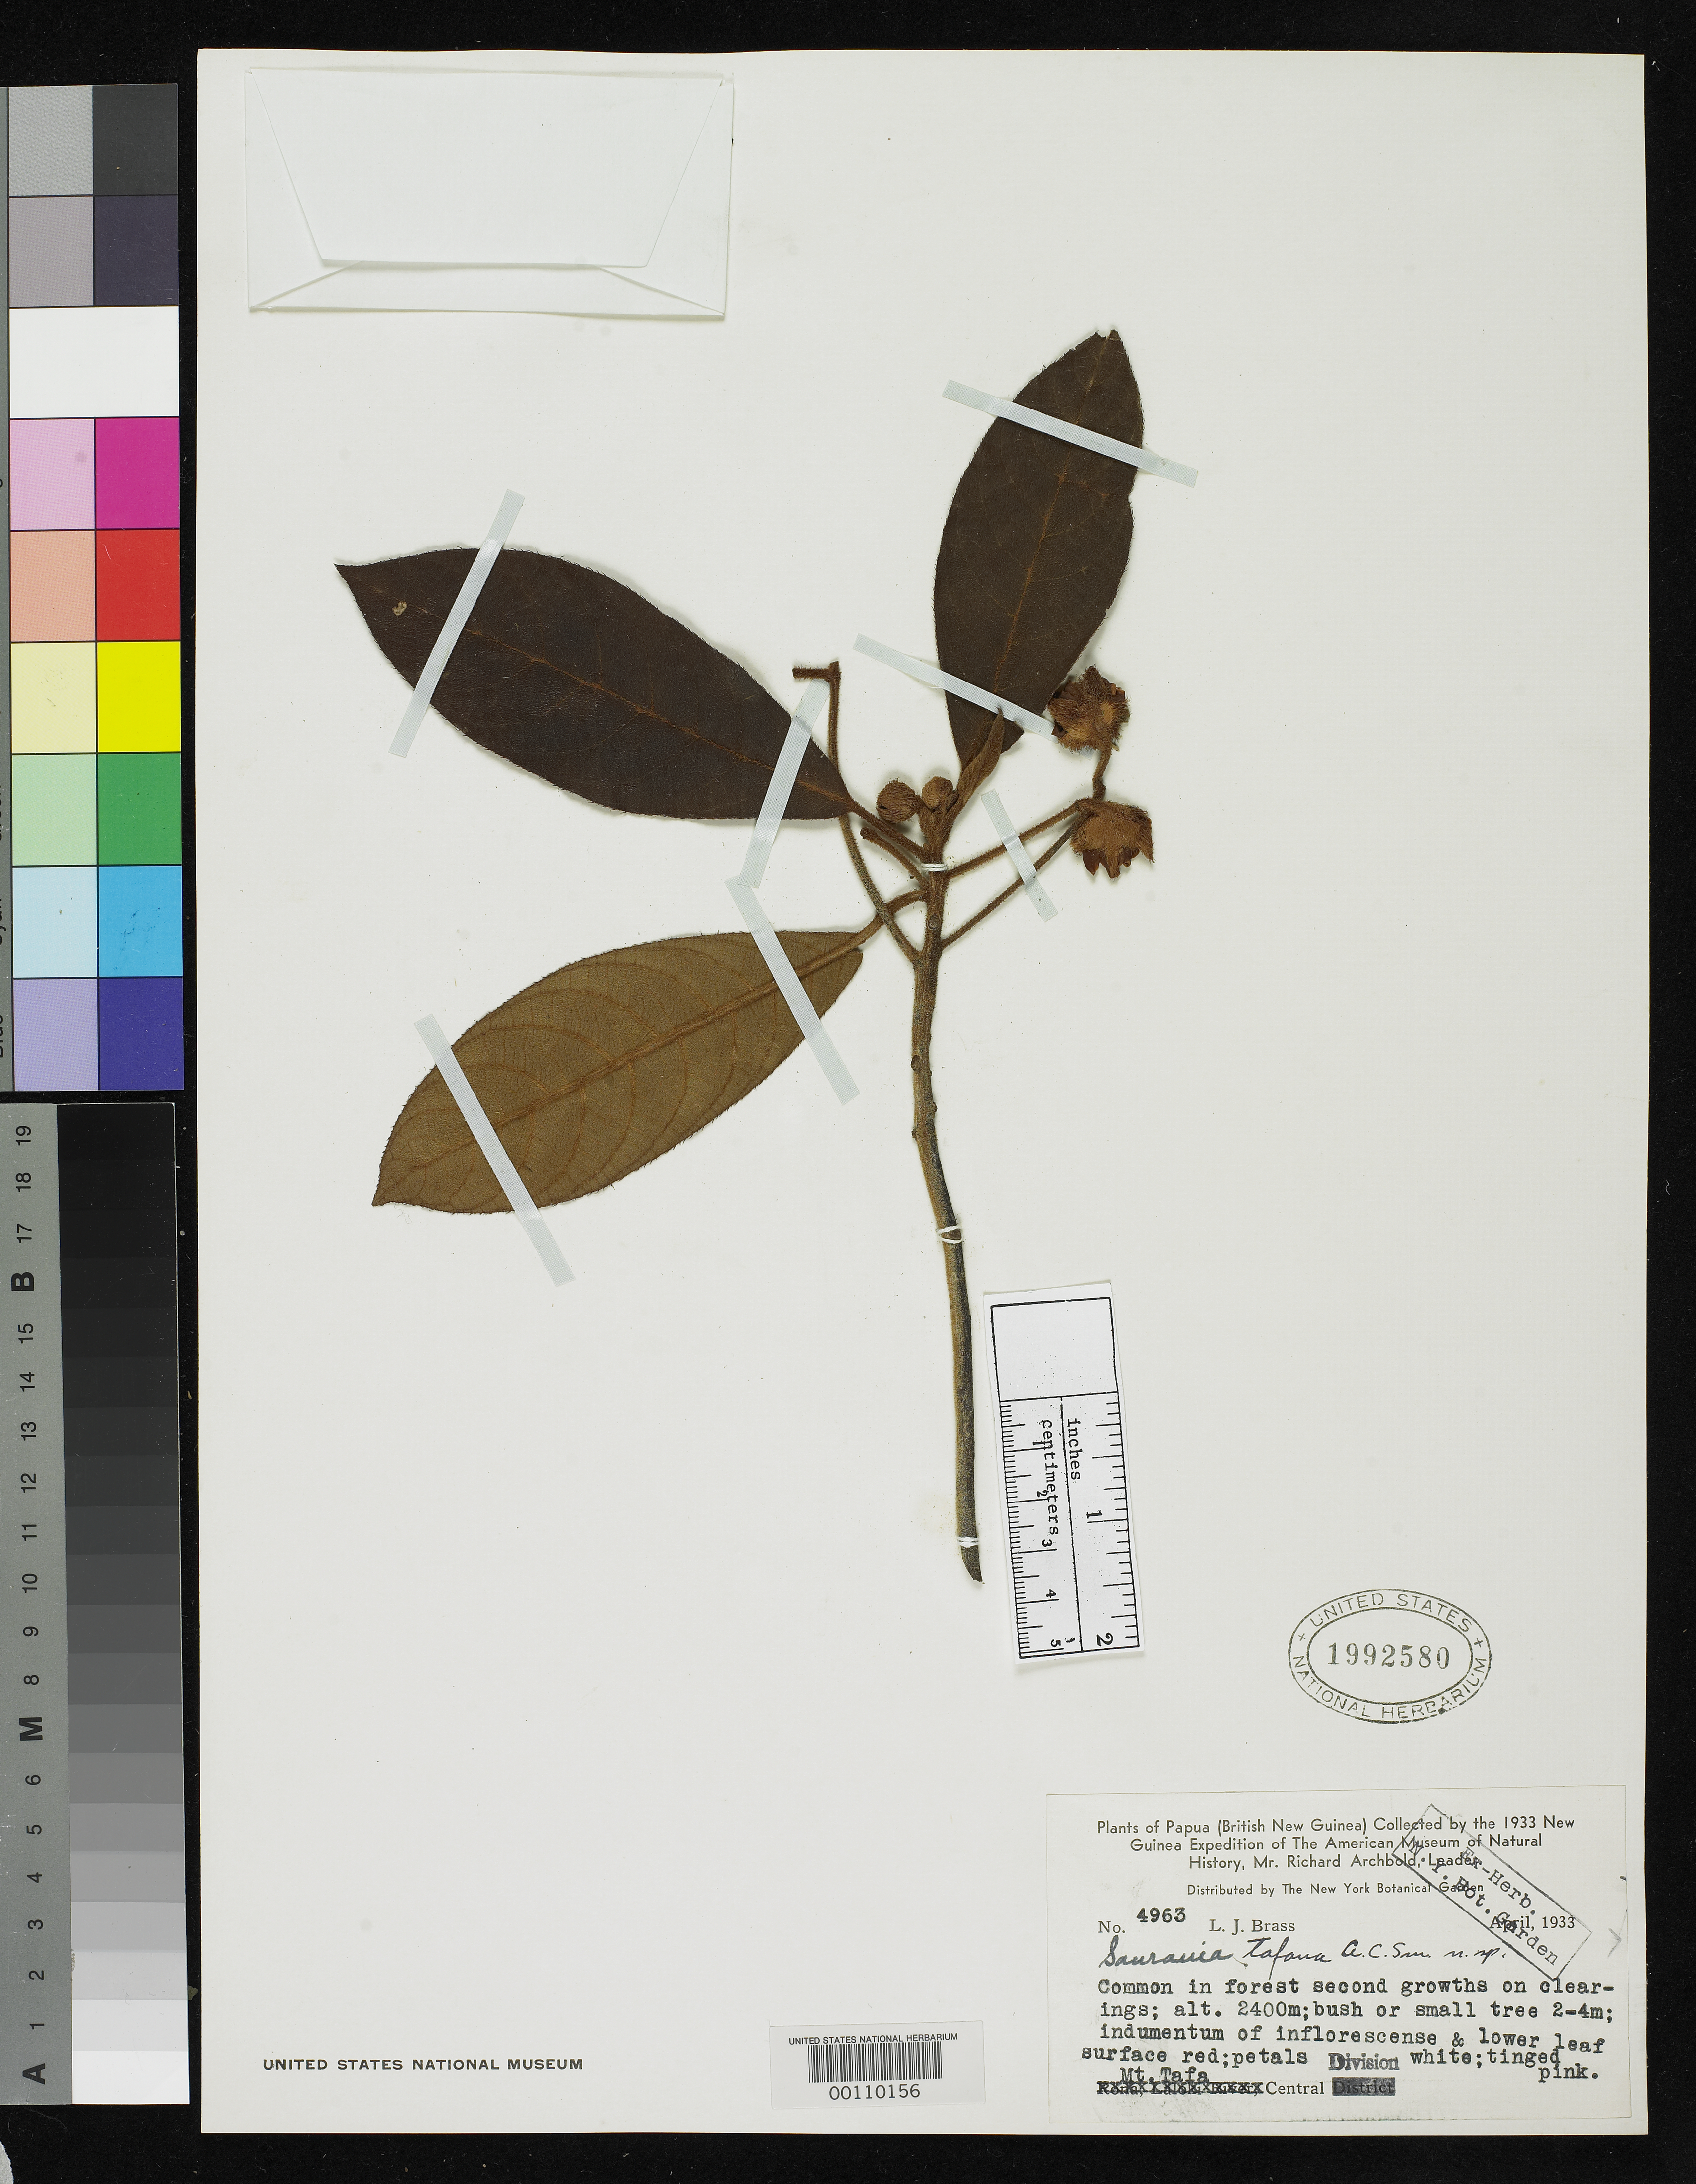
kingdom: Plantae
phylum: Tracheophyta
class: Magnoliopsida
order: Ericales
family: Actinidiaceae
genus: Saurauia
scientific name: Saurauia tafana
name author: A.C. Sm.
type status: Isotype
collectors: L. J. Brass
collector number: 4963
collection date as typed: Apr 1933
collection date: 1933-04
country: Papua New Guinea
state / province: Central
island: New Guinea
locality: Mt. Tafa.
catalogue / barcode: US 1992580